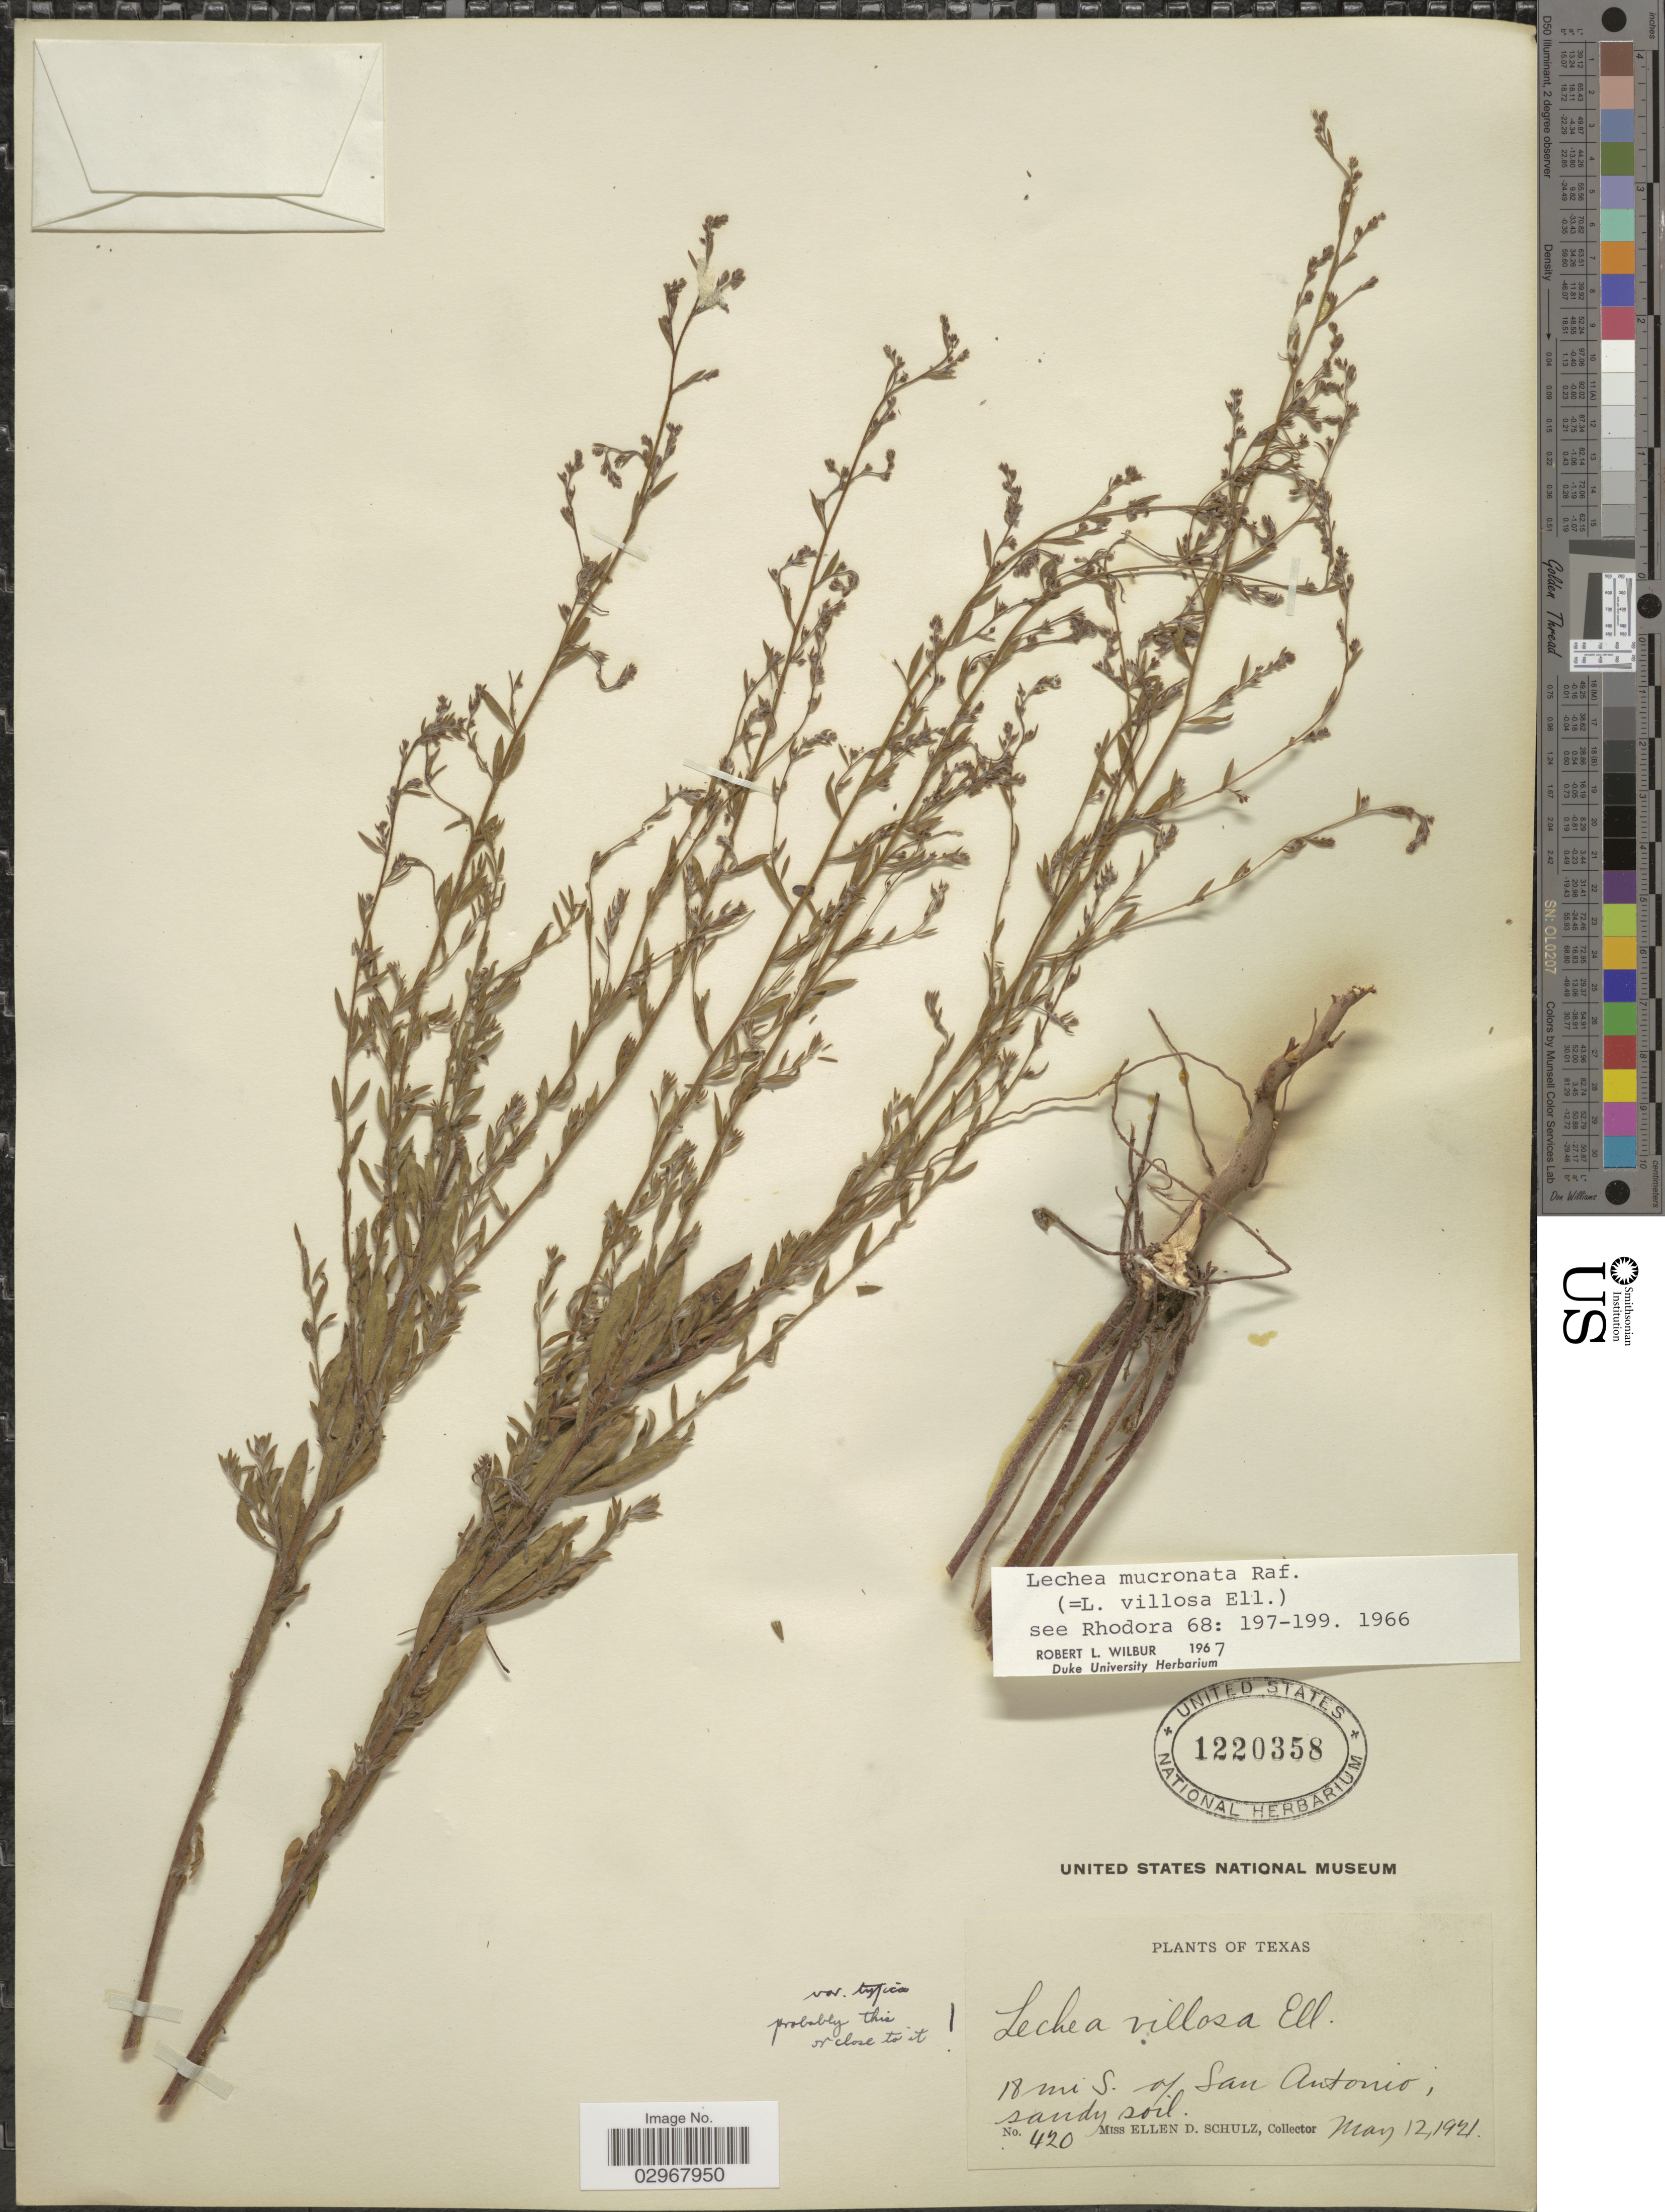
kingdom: Plantae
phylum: Tracheophyta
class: Magnoliopsida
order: Malvales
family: Cistaceae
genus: Lechea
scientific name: Lechea mucronata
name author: Raf.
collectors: E. D. Schulz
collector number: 420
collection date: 1921-05-12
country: United States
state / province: Texas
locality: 18 mi. S. of San Antonio, sandy soil.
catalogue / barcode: US 1220358